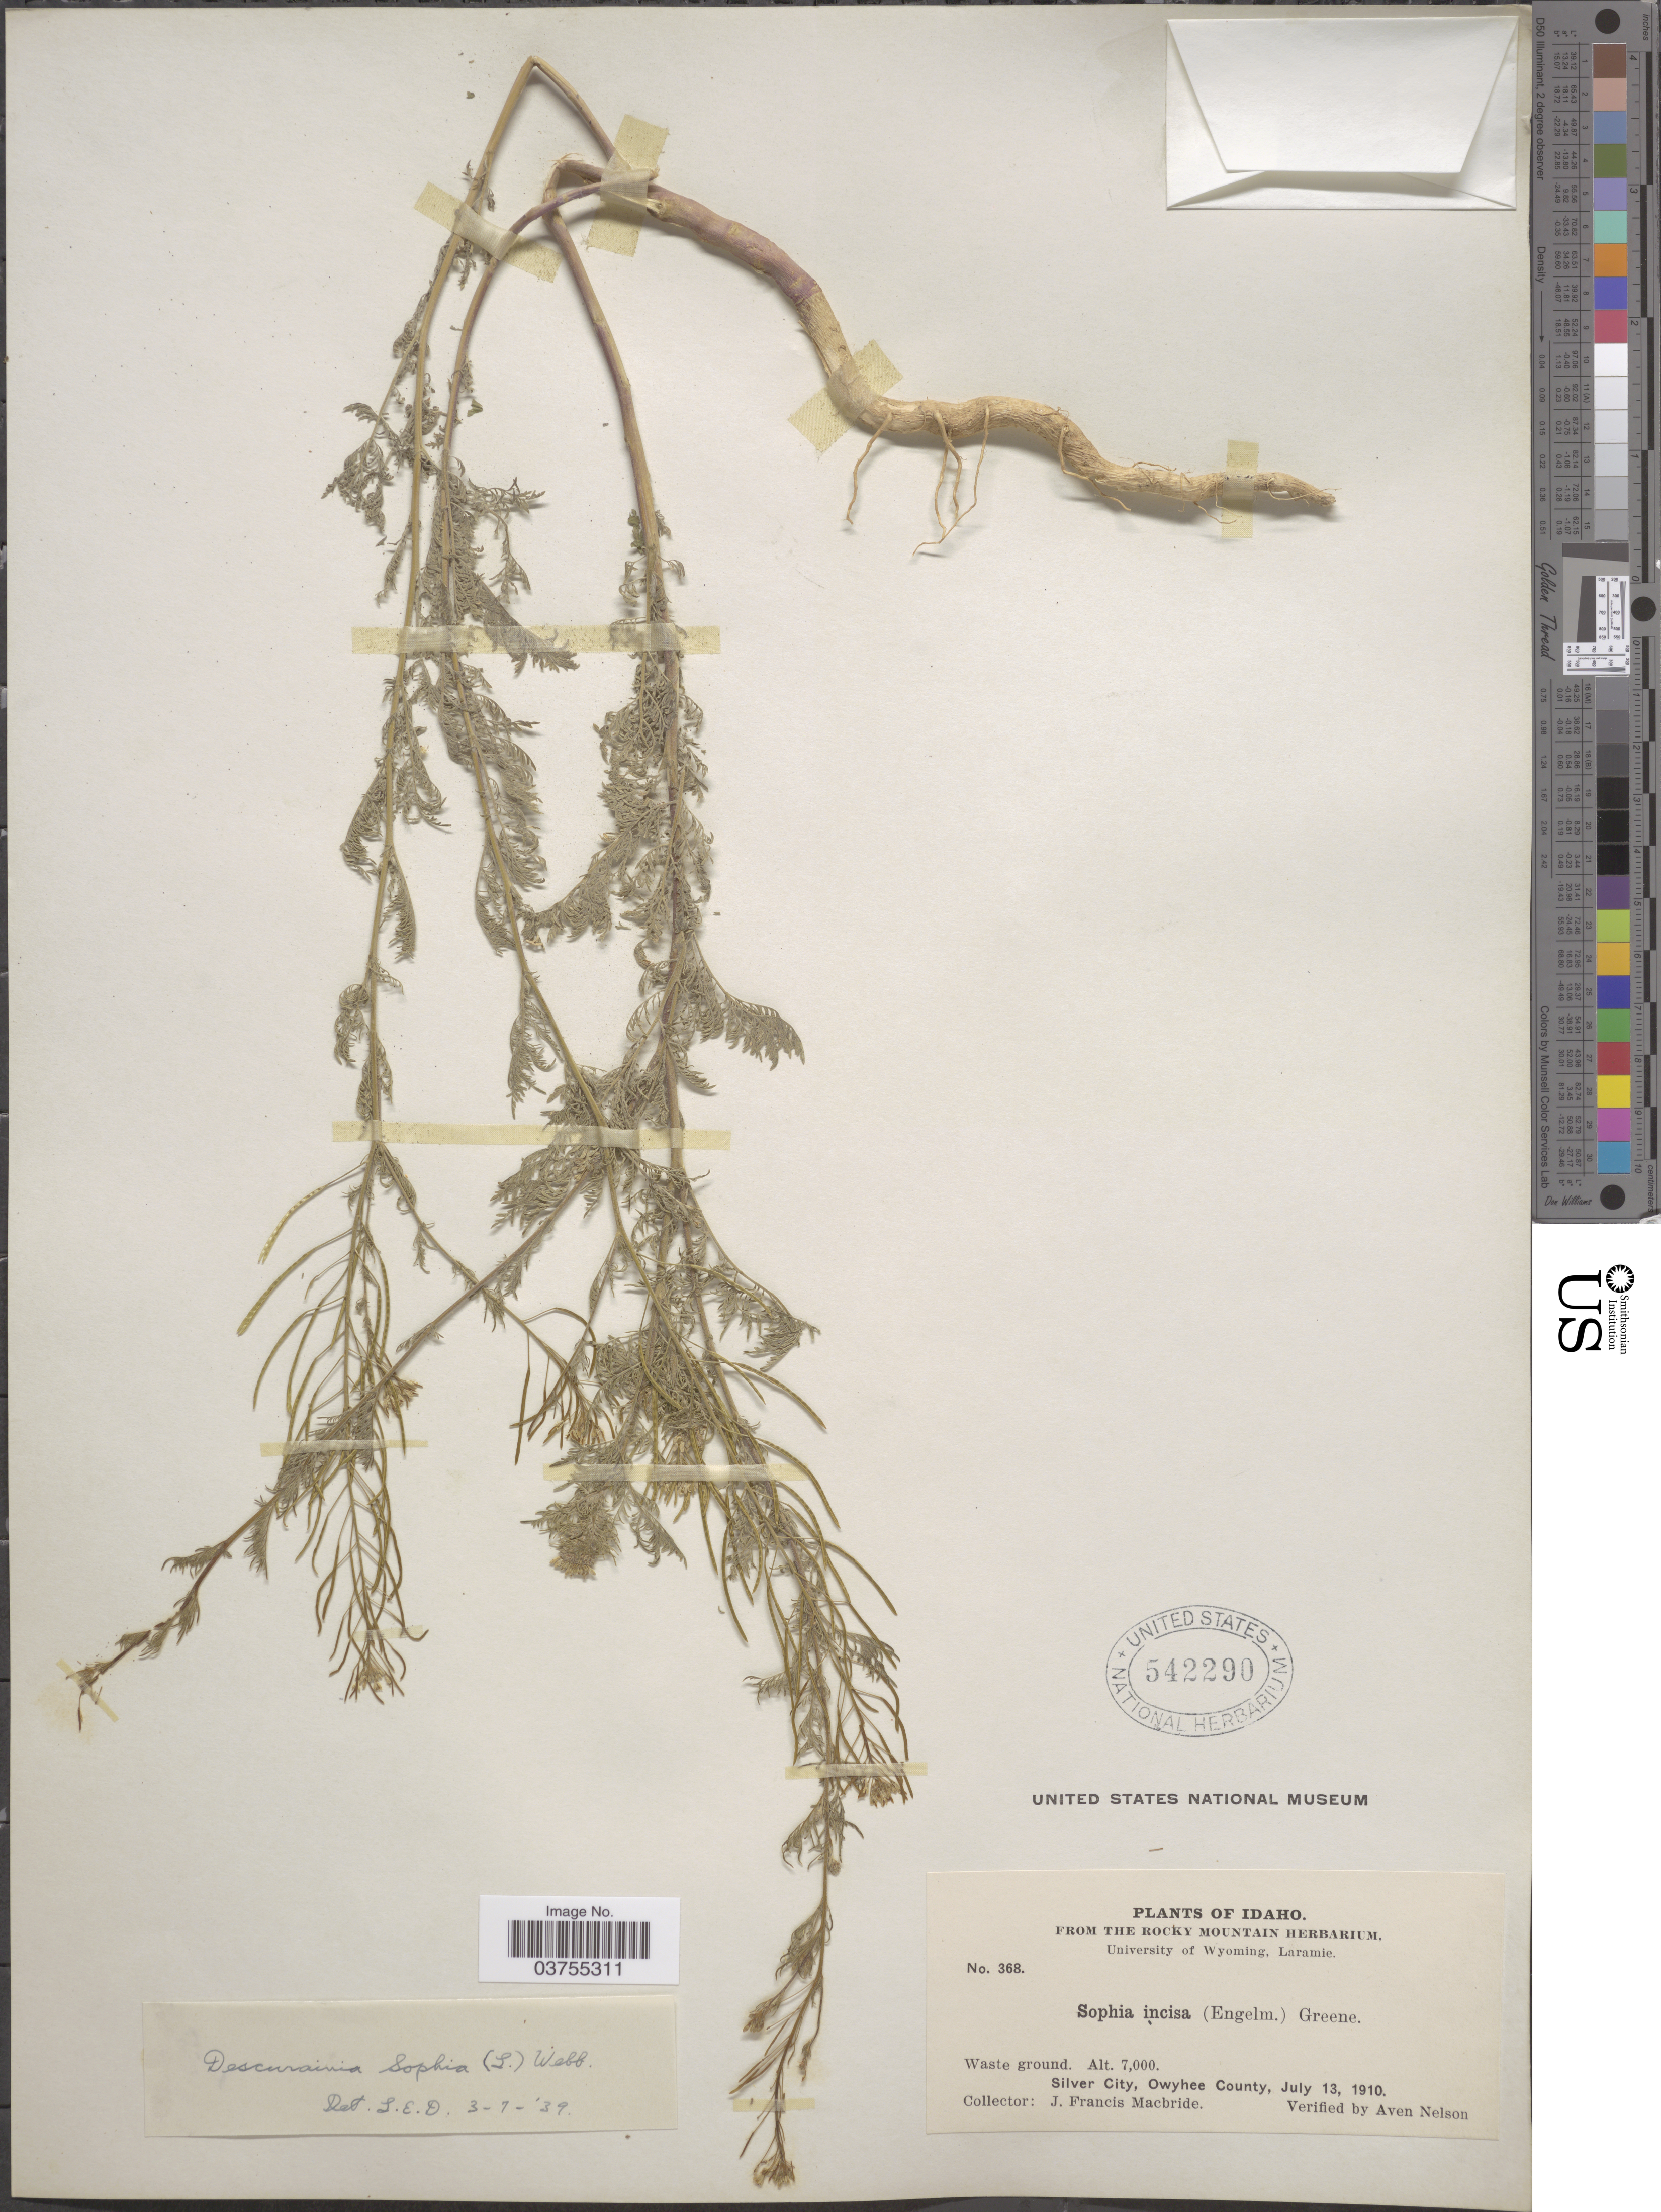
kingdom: Plantae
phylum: Tracheophyta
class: Magnoliopsida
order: Brassicales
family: Brassicaceae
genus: Descurainia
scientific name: Descurainia sophia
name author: (L.) Webb ex Prantl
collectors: J. F. Macbride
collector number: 368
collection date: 1910-07-13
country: United States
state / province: Idaho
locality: Silver City, Owyhee County.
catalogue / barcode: US 542290